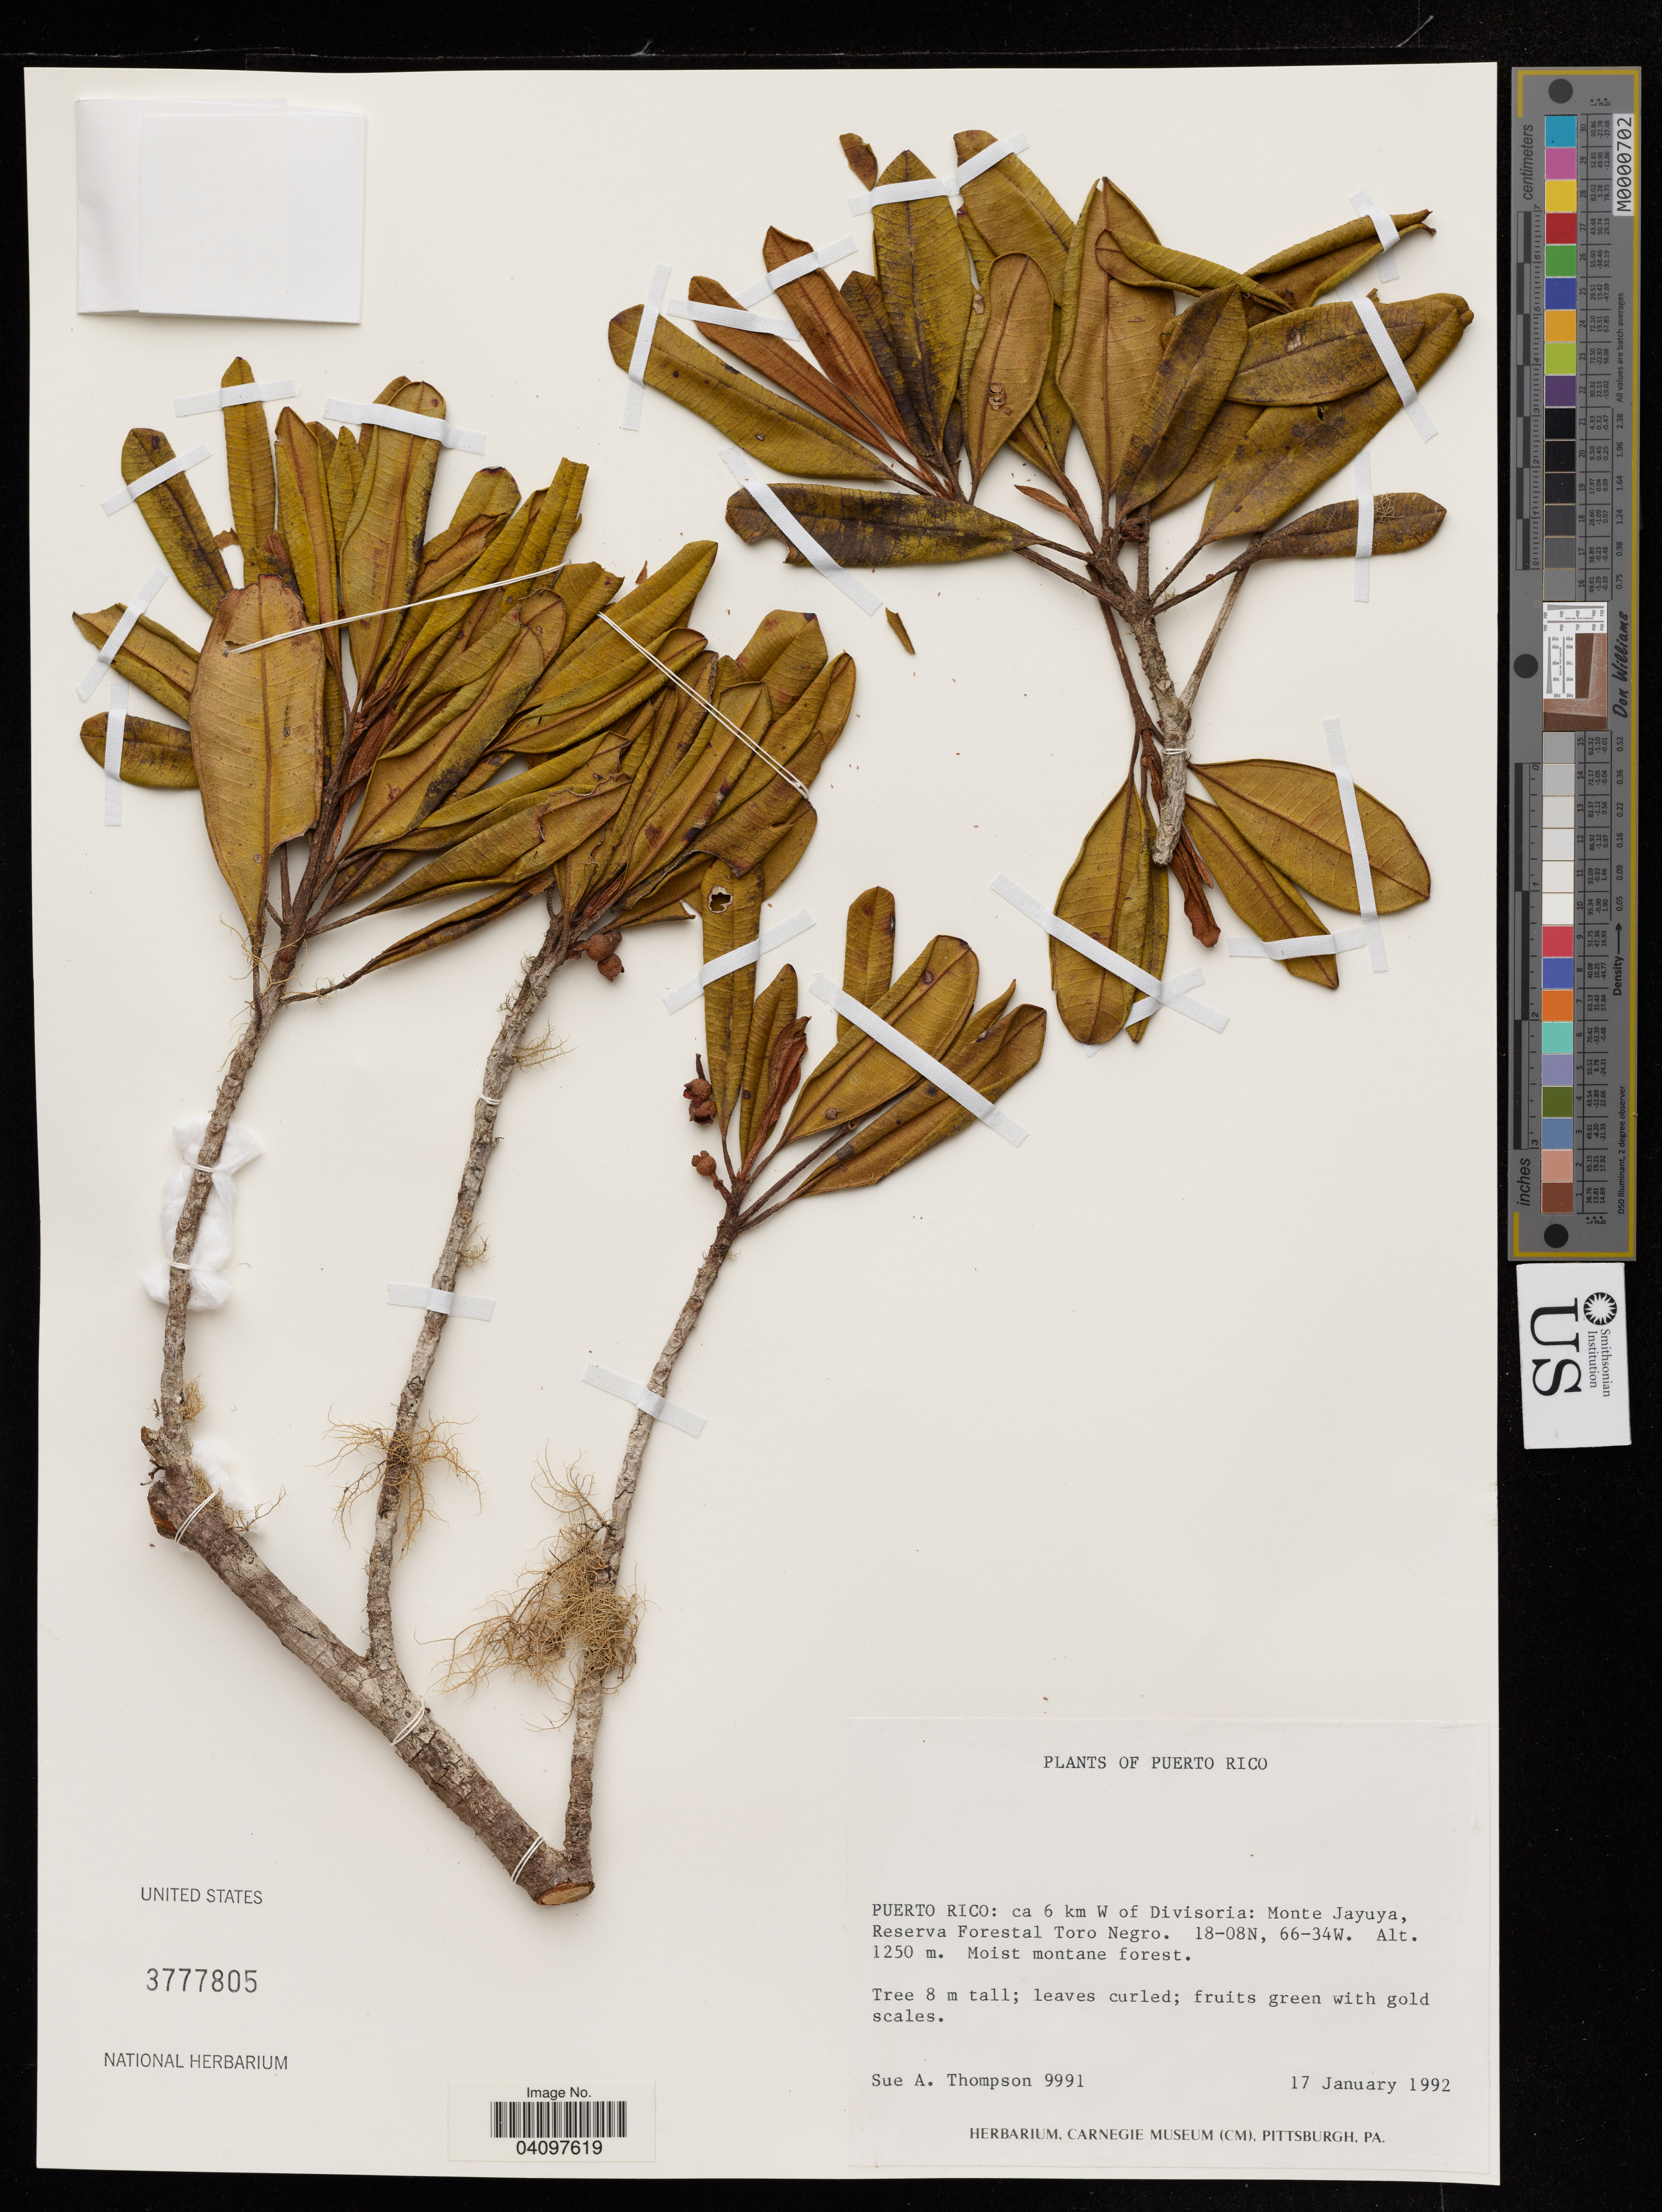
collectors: S. A. Thompson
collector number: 9991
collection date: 1992-01-17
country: Puerto Rico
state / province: Jayuya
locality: Ca 6 km W of Divisoria: Monte Jayuya, Reserve Forestal Toro Negro.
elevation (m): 1250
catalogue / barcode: US 3777805